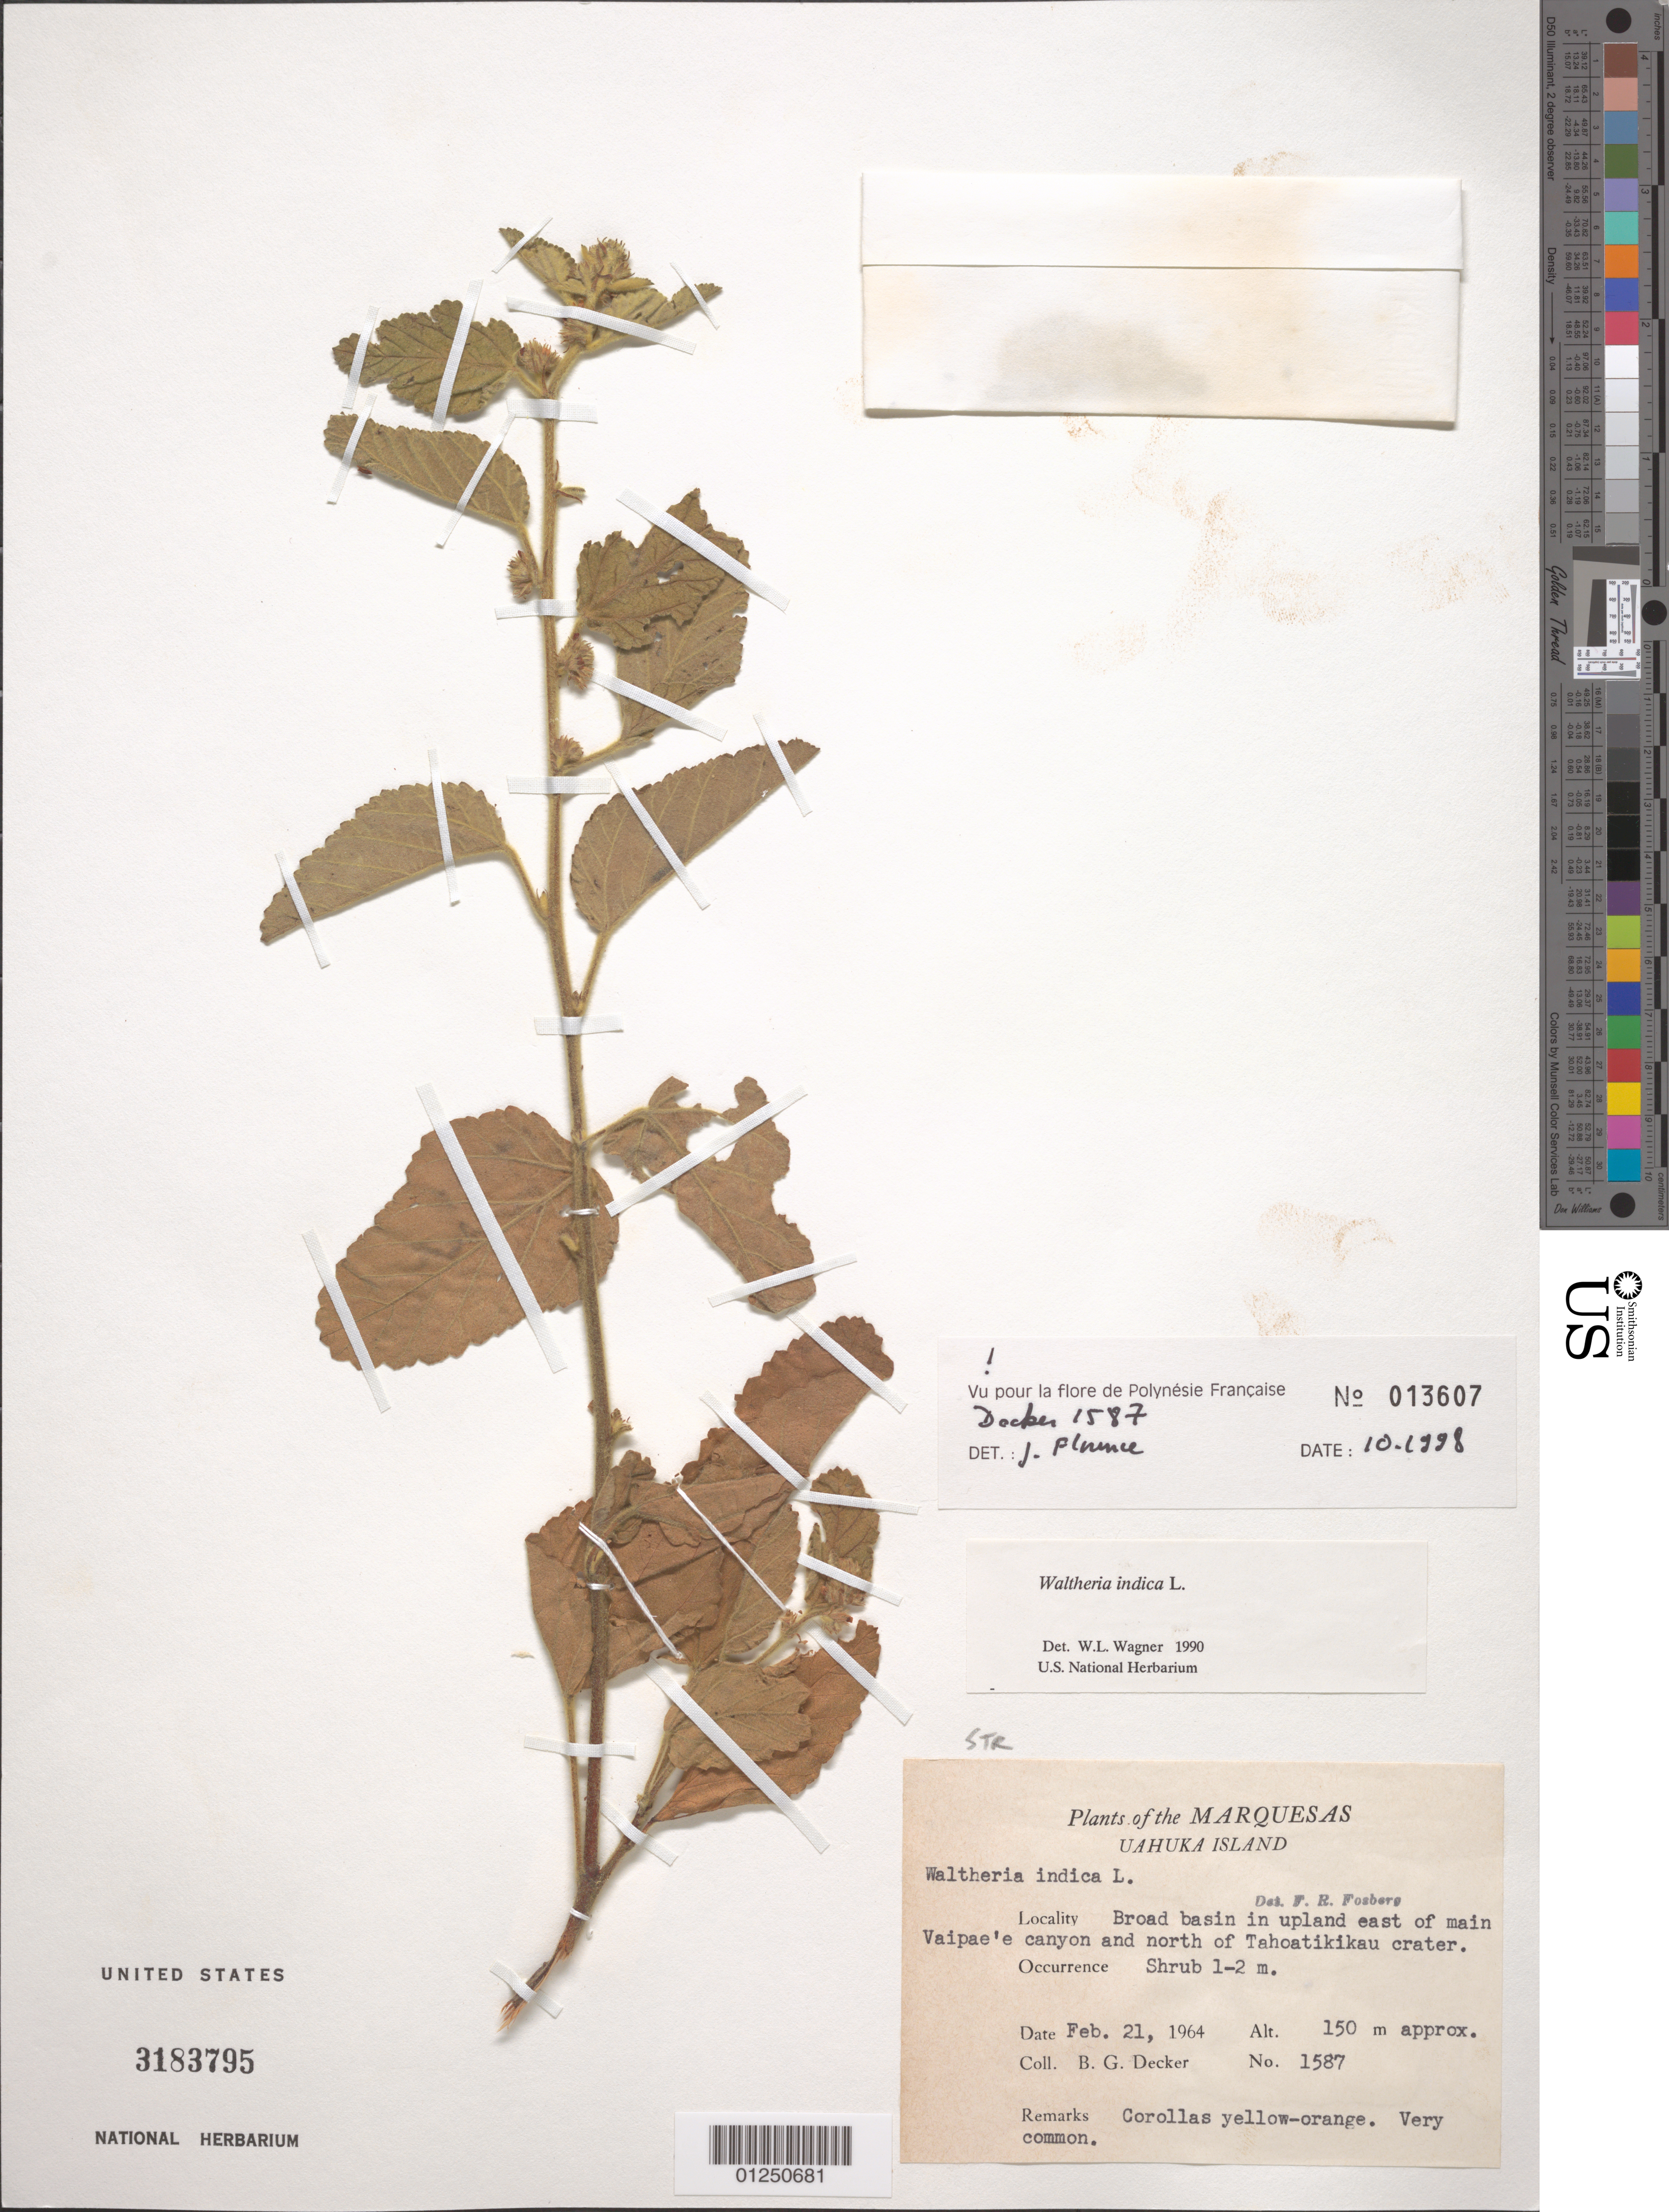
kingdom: Plantae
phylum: Tracheophyta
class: Magnoliopsida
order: Malvales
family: Malvaceae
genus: Waltheria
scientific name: Waltheria indica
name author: L.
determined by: Wagner, W. L., (BOT), Smithsonian Institution - National Museum of Natural History (UNITED STATES)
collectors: B. G. Decker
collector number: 1587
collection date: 1964-02-21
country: French Polynesia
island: Ua Huka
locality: broad basin in upland E of main Vaipae'e canyon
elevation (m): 150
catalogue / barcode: US 3183795